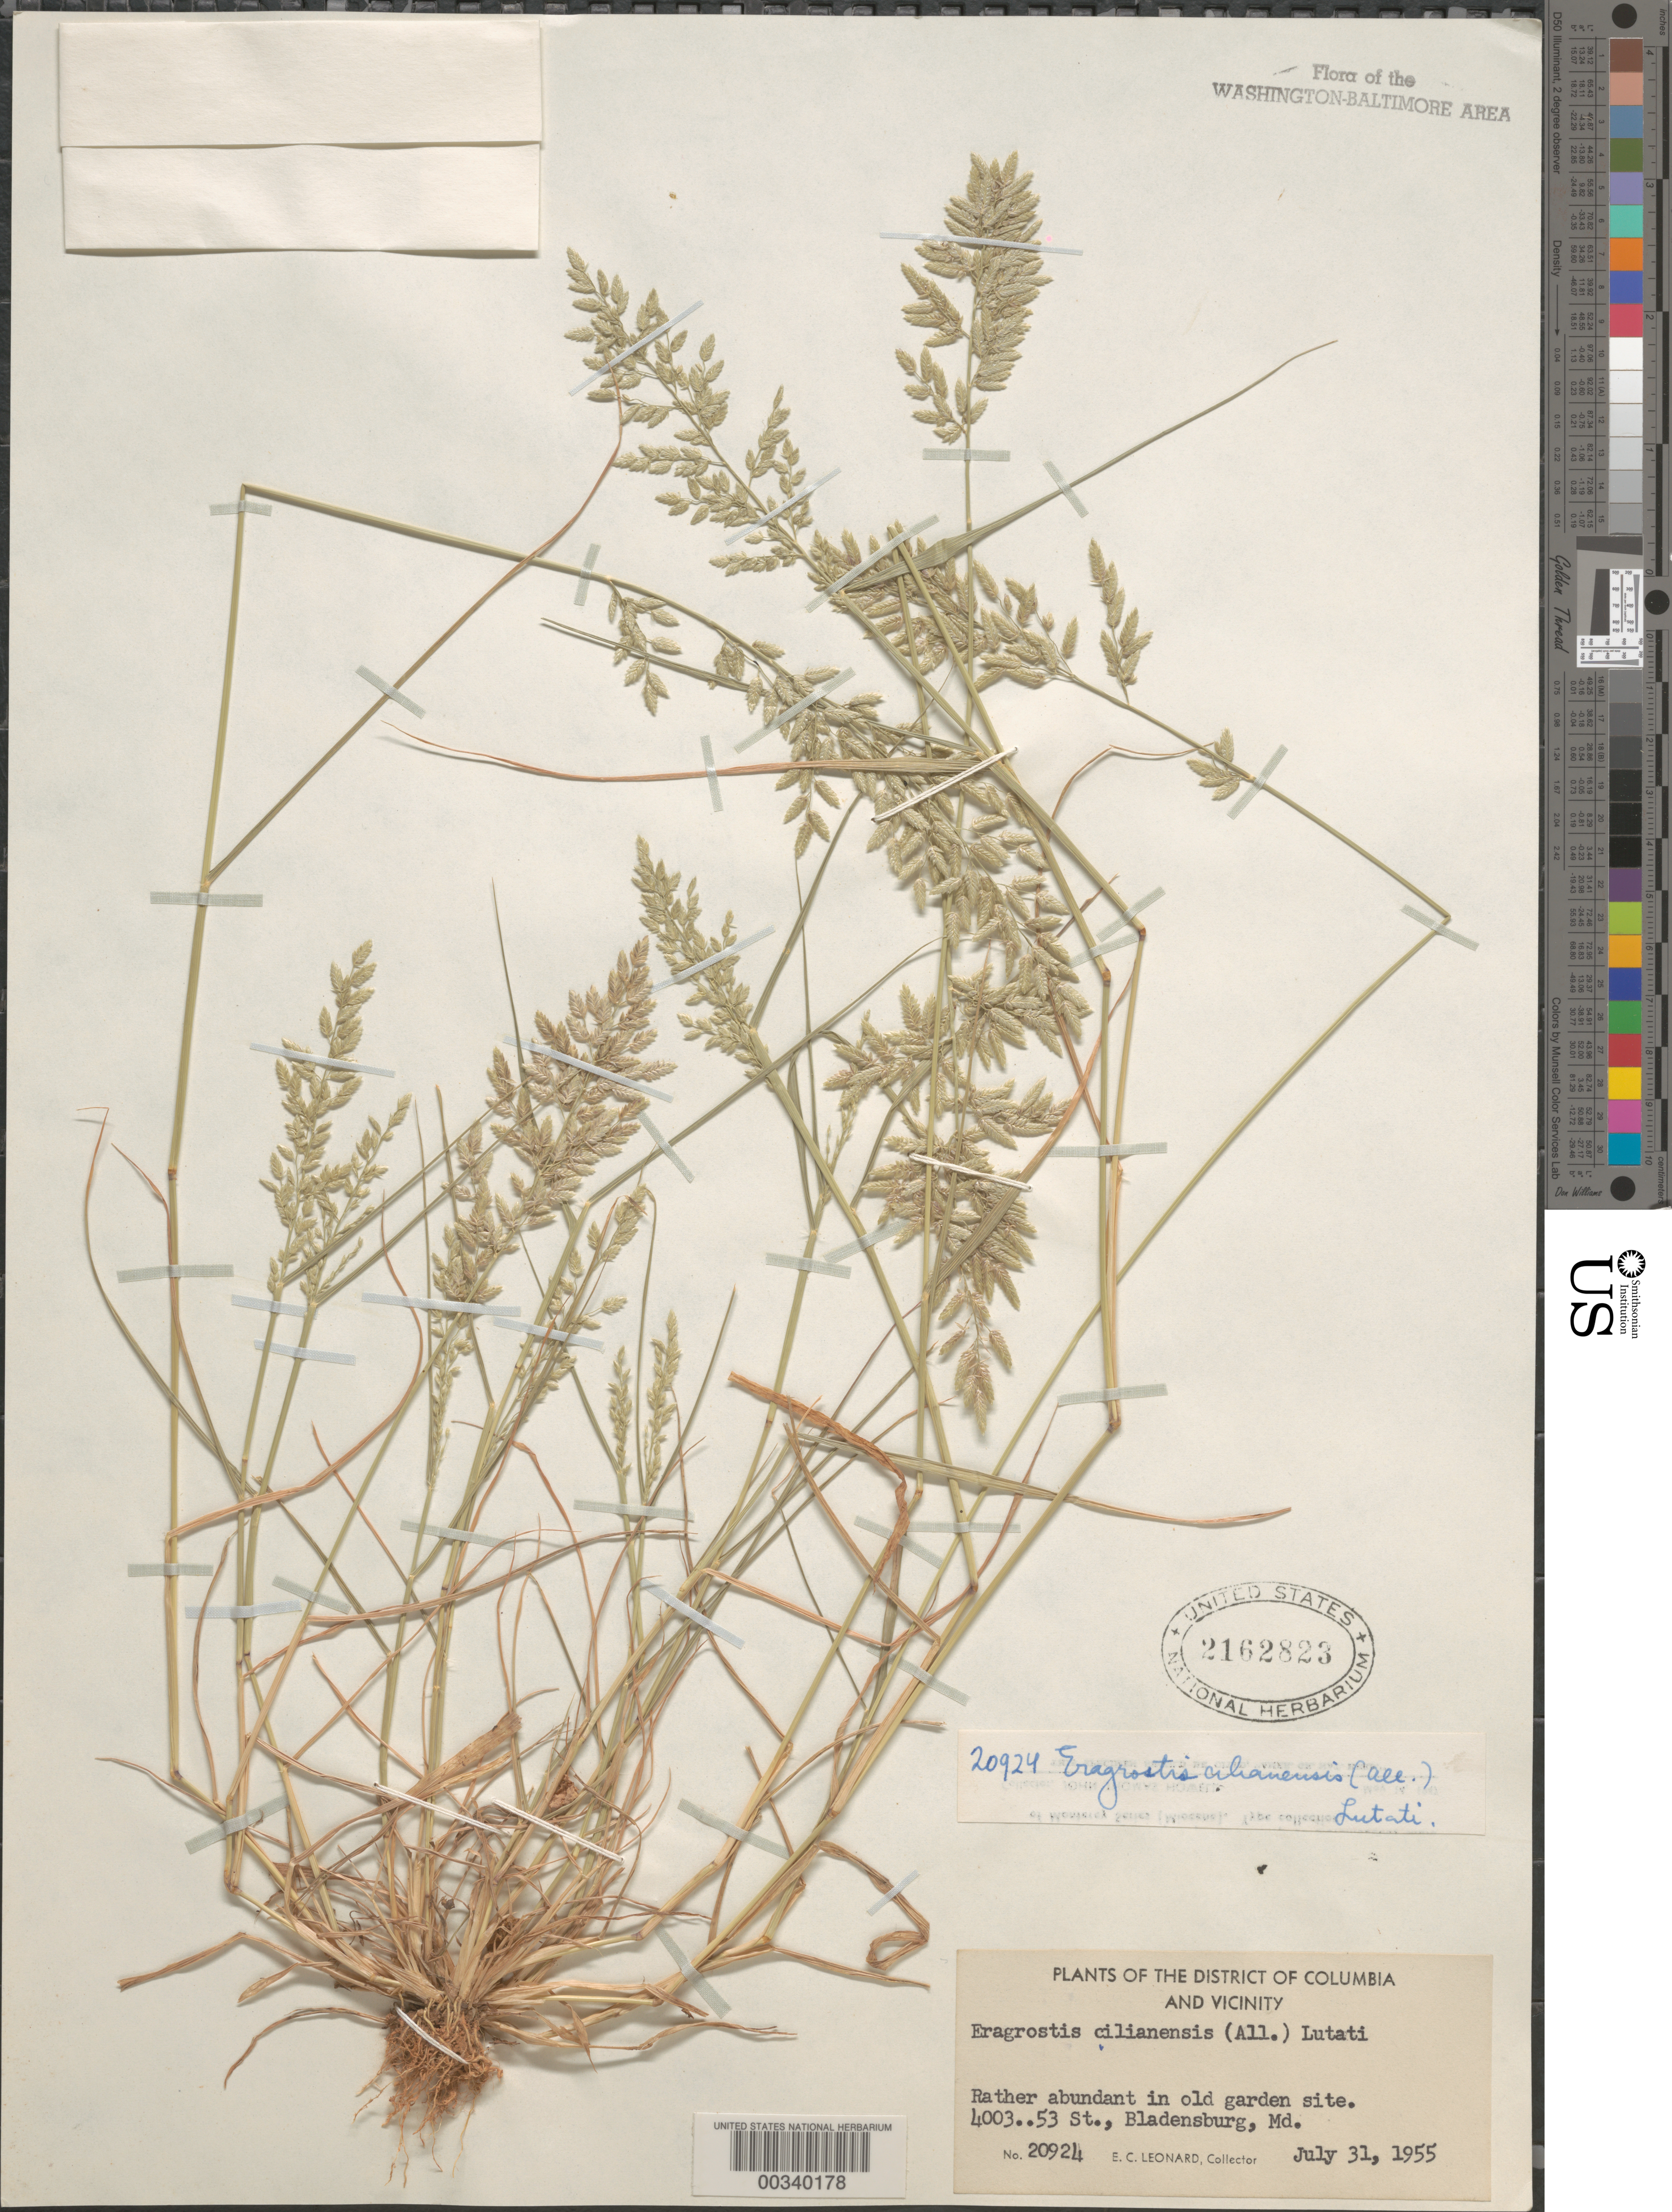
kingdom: Plantae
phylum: Tracheophyta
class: Liliopsida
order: Poales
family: Poaceae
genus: Eragrostis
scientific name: Eragrostis cilianensis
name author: (Bellardi) Vignolo ex Janch.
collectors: E. C. Leonard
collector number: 20924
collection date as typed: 31 Jul 1955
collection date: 1955-07-31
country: United States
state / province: Maryland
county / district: Prince George's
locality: Bladensburg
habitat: In old garden site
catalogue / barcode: US 2162823